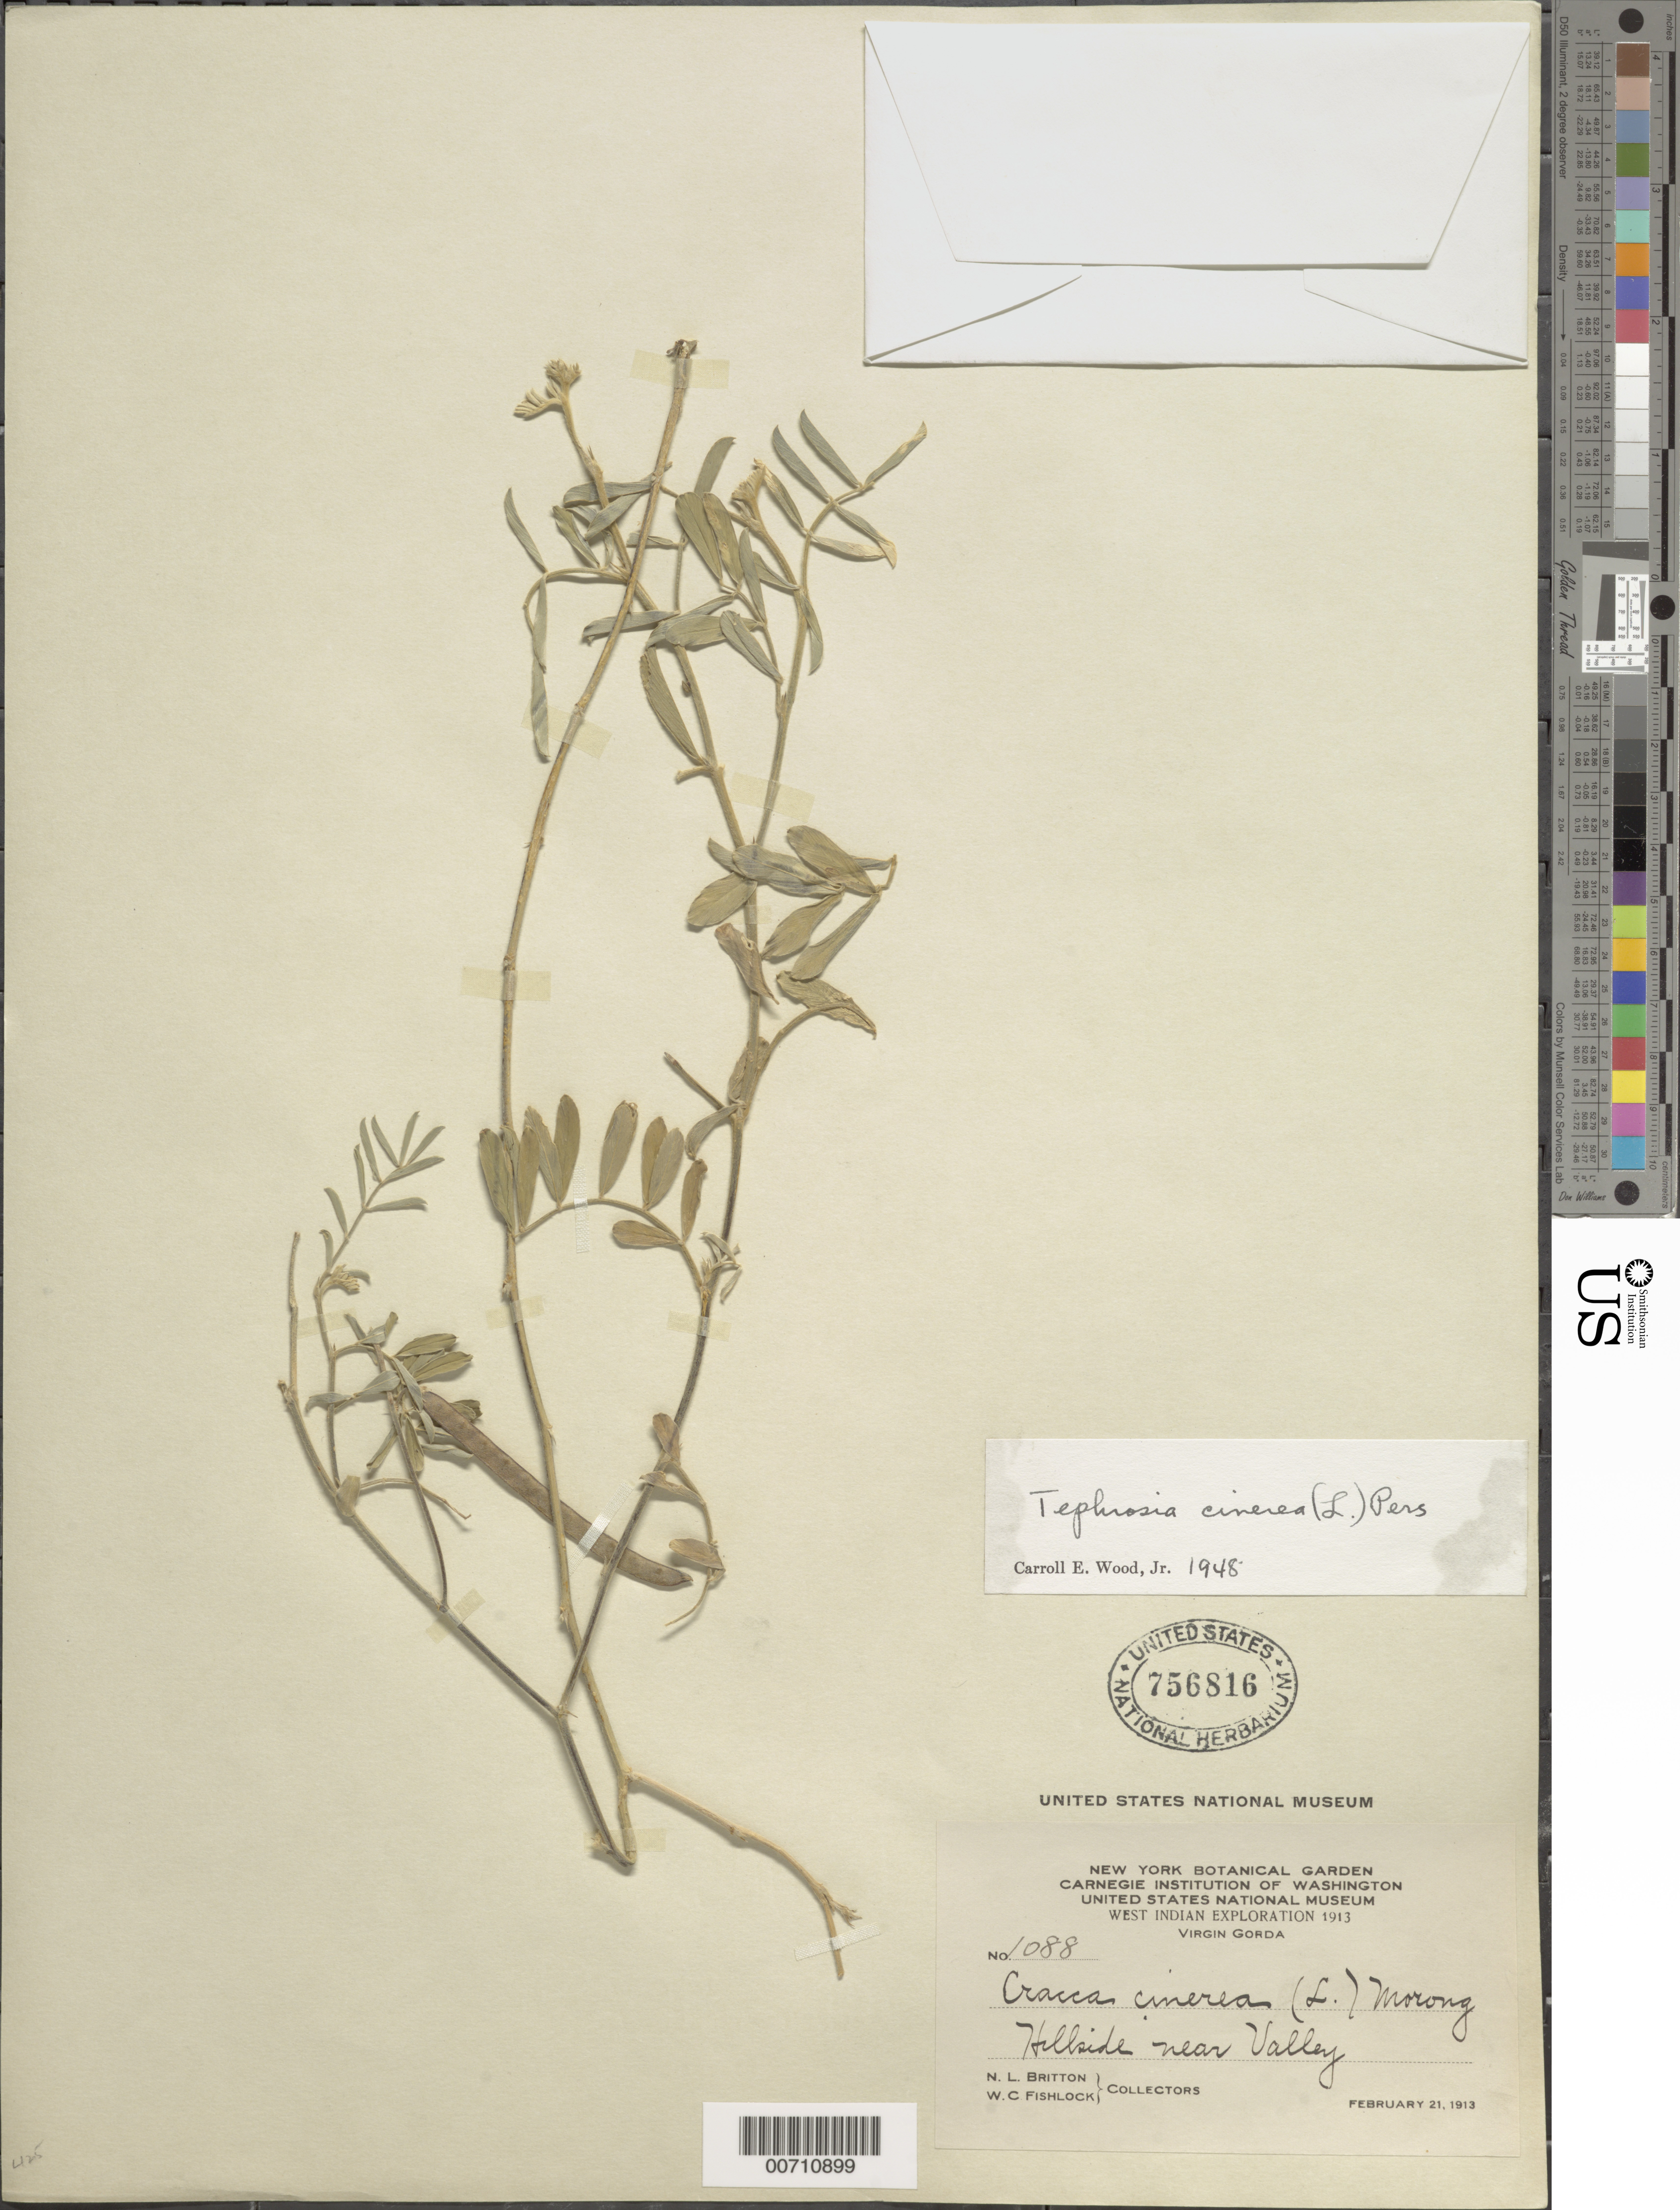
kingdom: Plantae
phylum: Tracheophyta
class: Magnoliopsida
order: Fabales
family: Fabaceae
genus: Tephrosia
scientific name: Tephrosia cinerea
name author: (L.) Pers.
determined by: Wood, C. E., Jr.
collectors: N. Britton & W. Fishlock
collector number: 1088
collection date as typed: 21 Feb 1913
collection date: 1913-02-21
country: British Virgin Islands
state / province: Virgin Gorda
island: Virgin Gorda Island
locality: Valley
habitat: Hillside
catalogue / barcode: US 756816